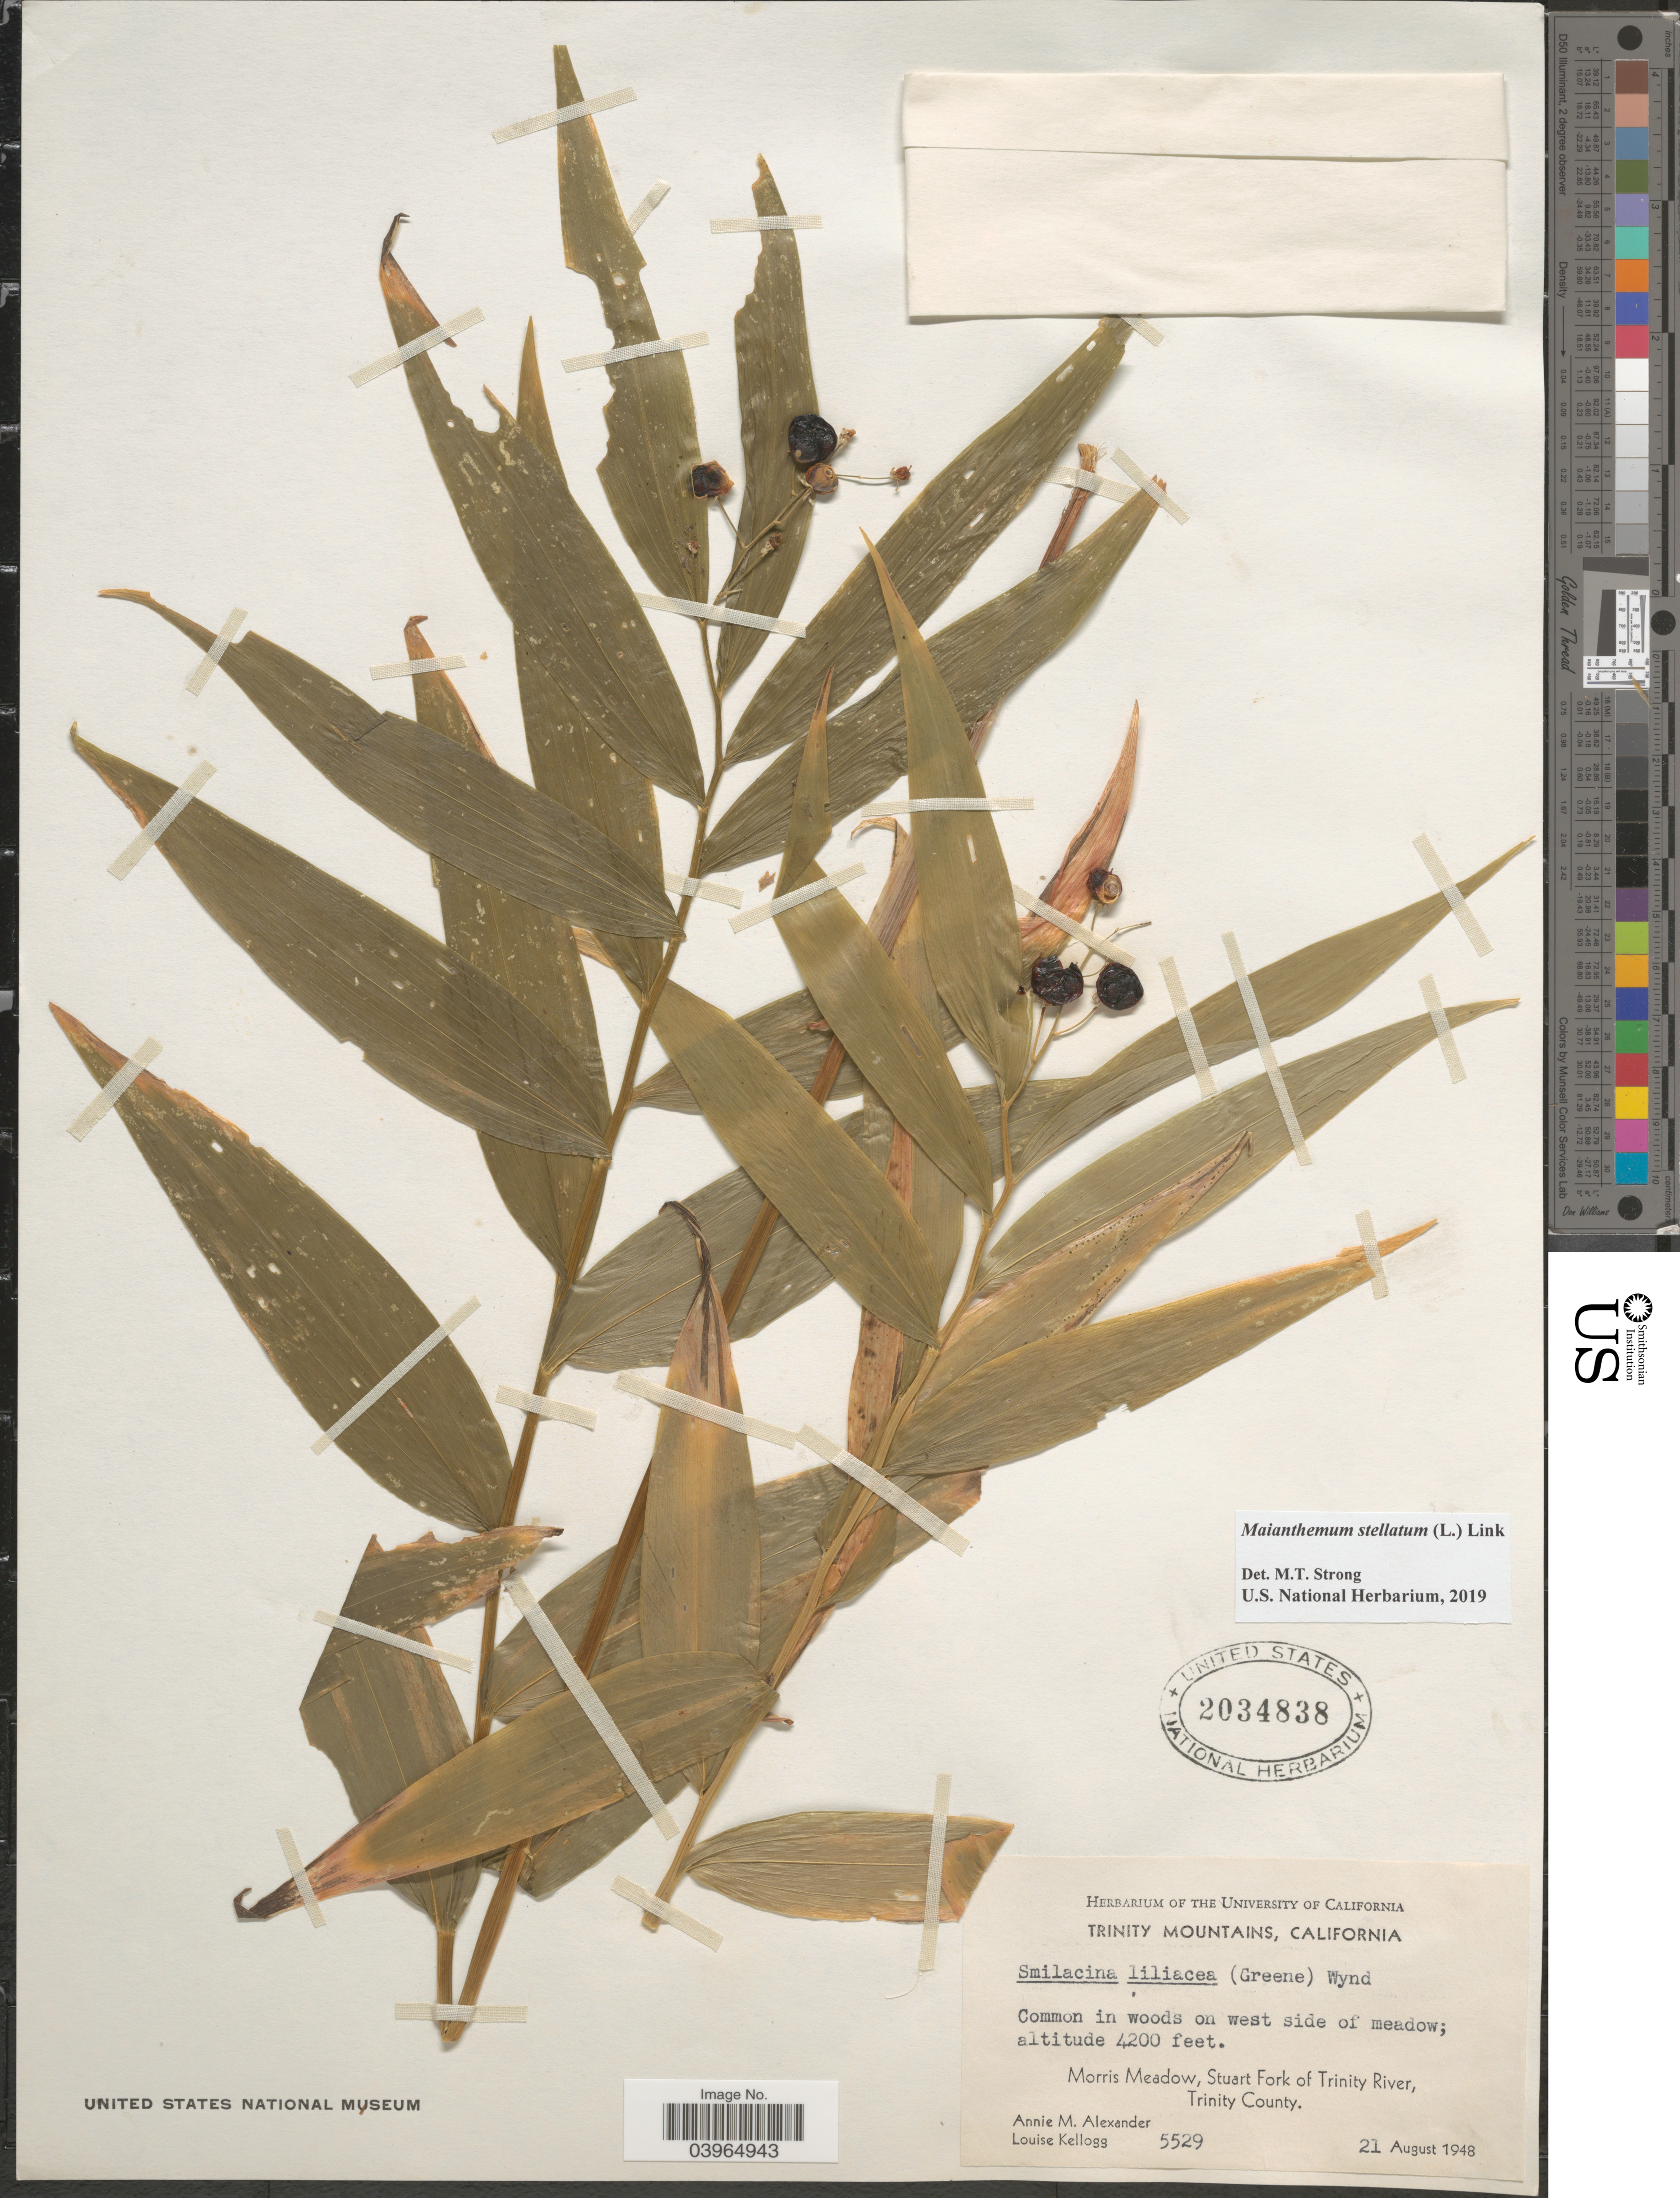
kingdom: Plantae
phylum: Tracheophyta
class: Liliopsida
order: Asparagales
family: Asparagaceae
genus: Maianthemum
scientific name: Maianthemum stellatum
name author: (L.) Link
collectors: A. M. Alexander & L. Kellogg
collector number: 5529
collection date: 1948-08-21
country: United States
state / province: California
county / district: Trinity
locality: Trinity Mountains. On west side of meadow. Morris Meadow, Stuart Fork of Trinity River, Trinity County.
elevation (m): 1280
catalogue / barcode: US 2034838